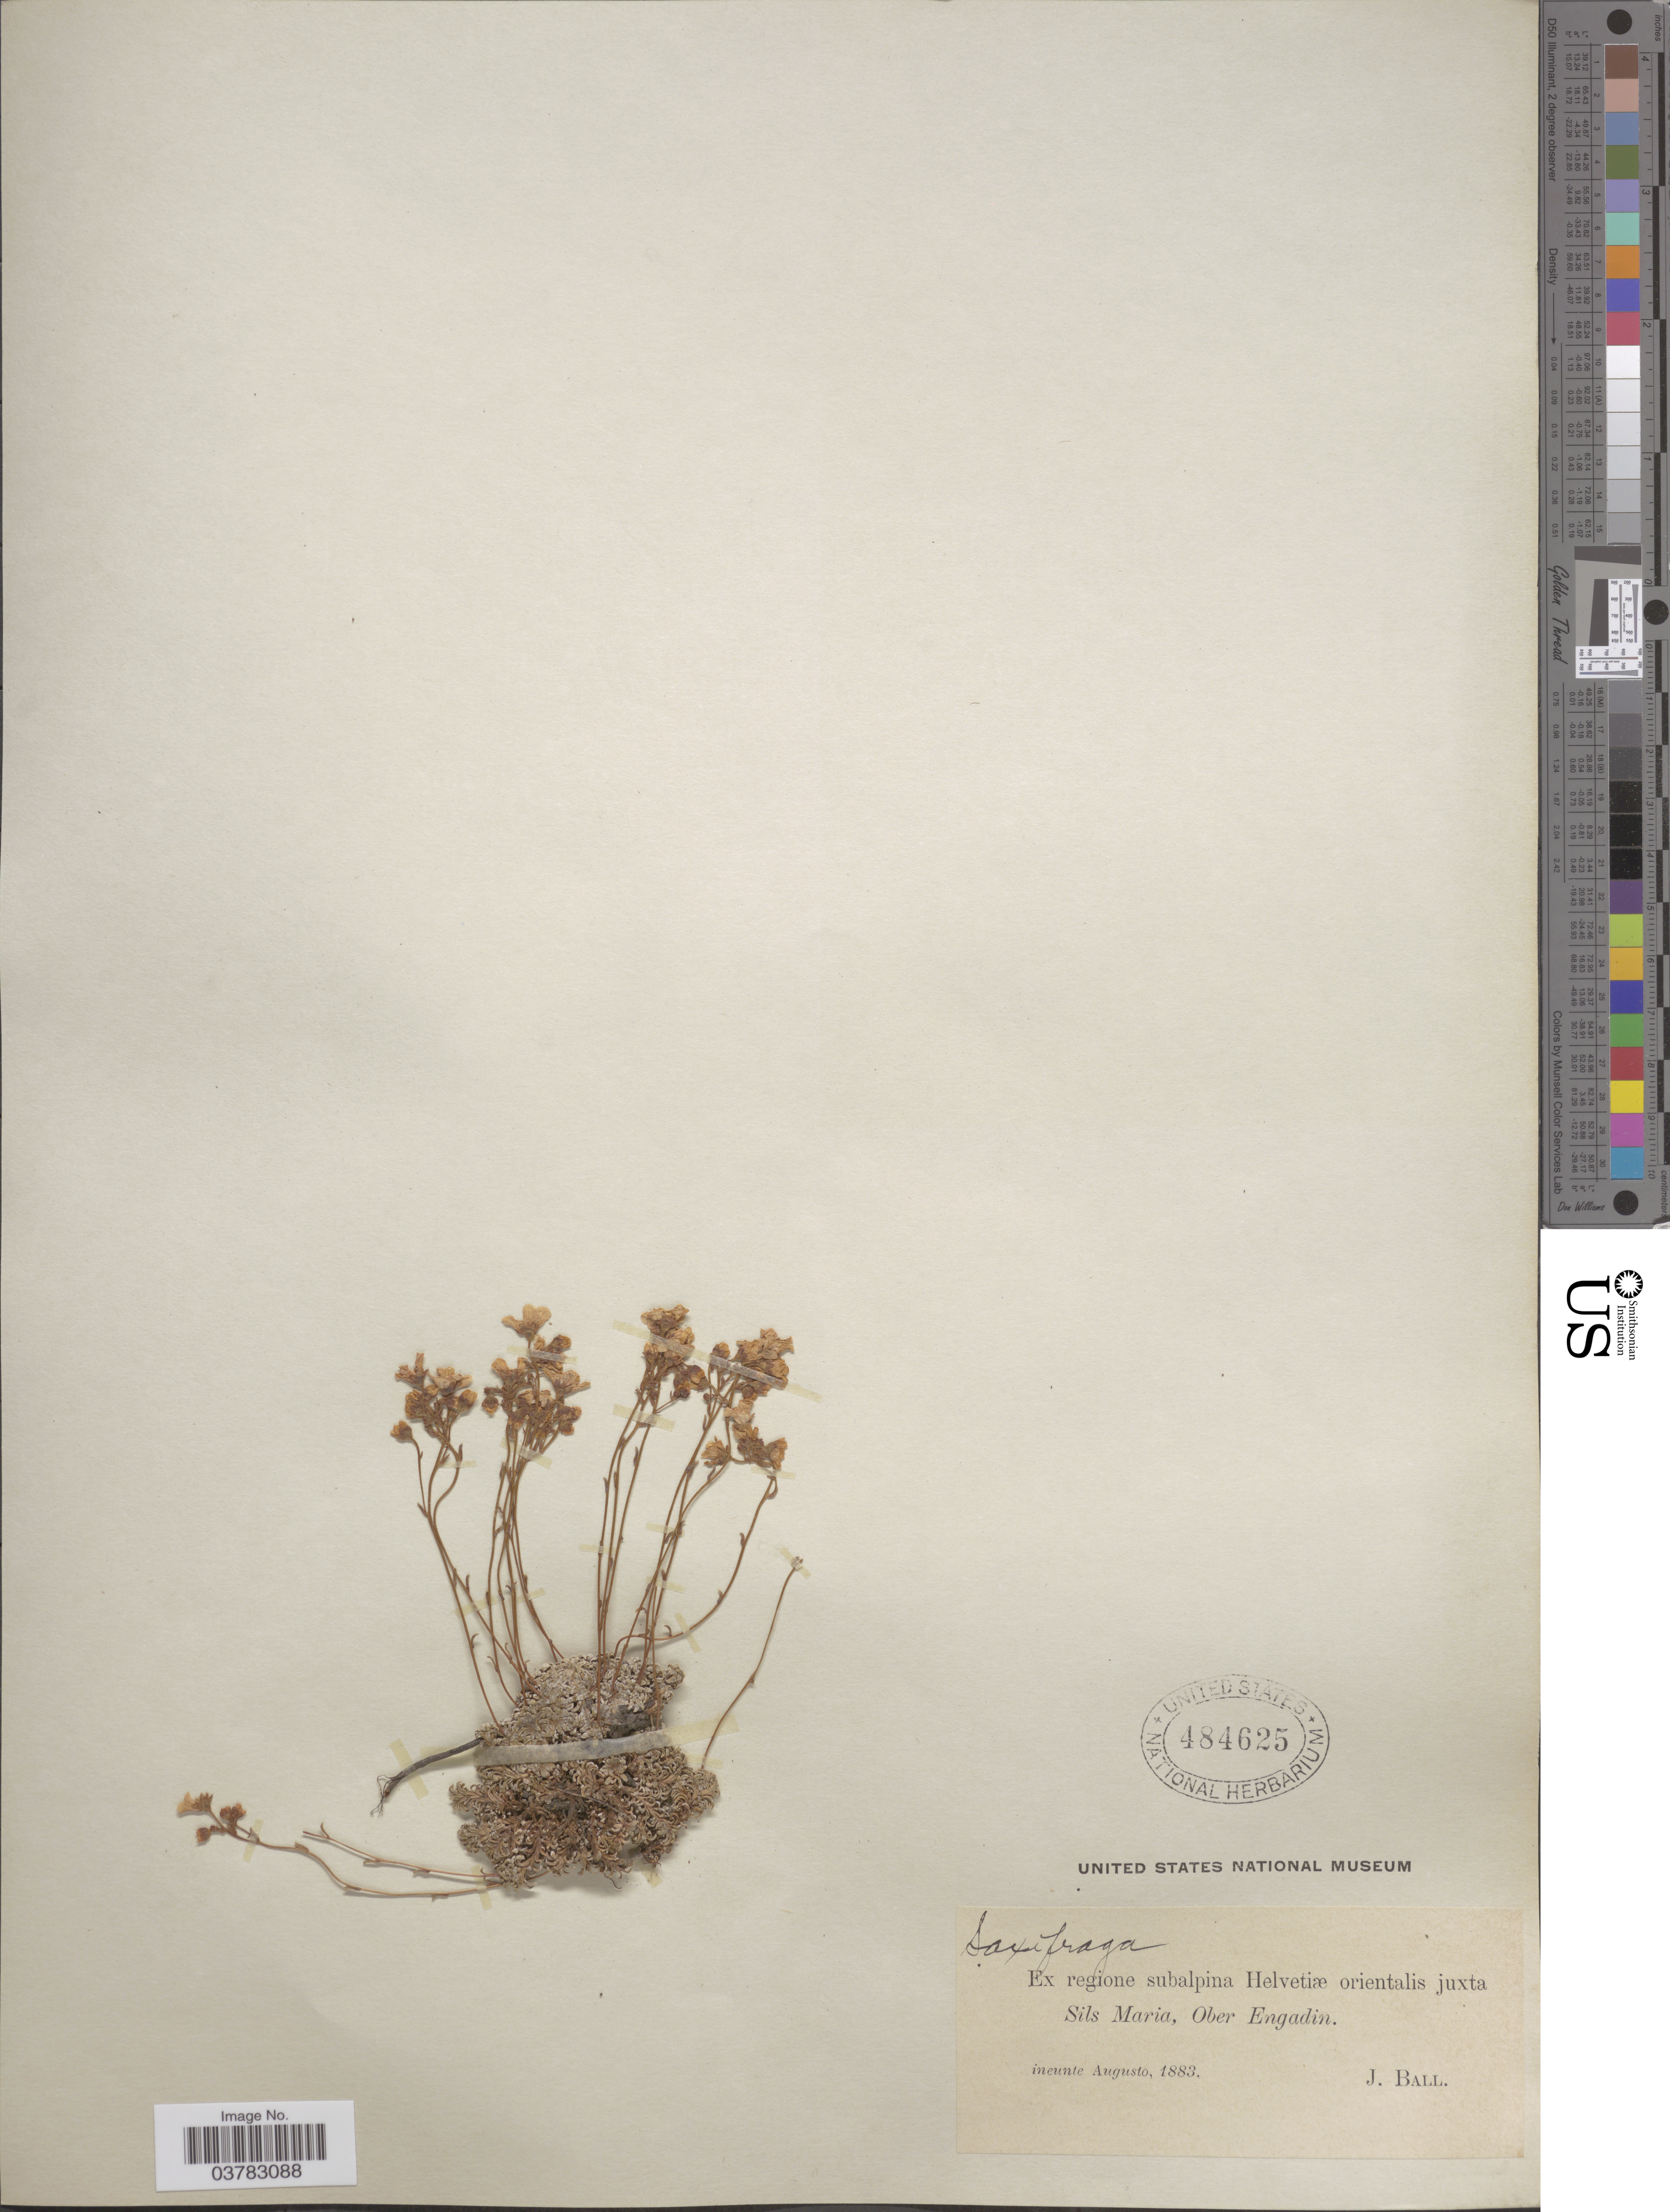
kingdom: Plantae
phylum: Tracheophyta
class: Magnoliopsida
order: Saxifragales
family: Saxifragaceae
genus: Saxifraga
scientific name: Saxifraga sp.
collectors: J. Ball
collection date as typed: ineunte Augusto, 1883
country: Switzerland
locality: Ex regione subalpina Helvetiæ orientalis juxta Sils Maria, Ober Engadin.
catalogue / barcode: US 484625